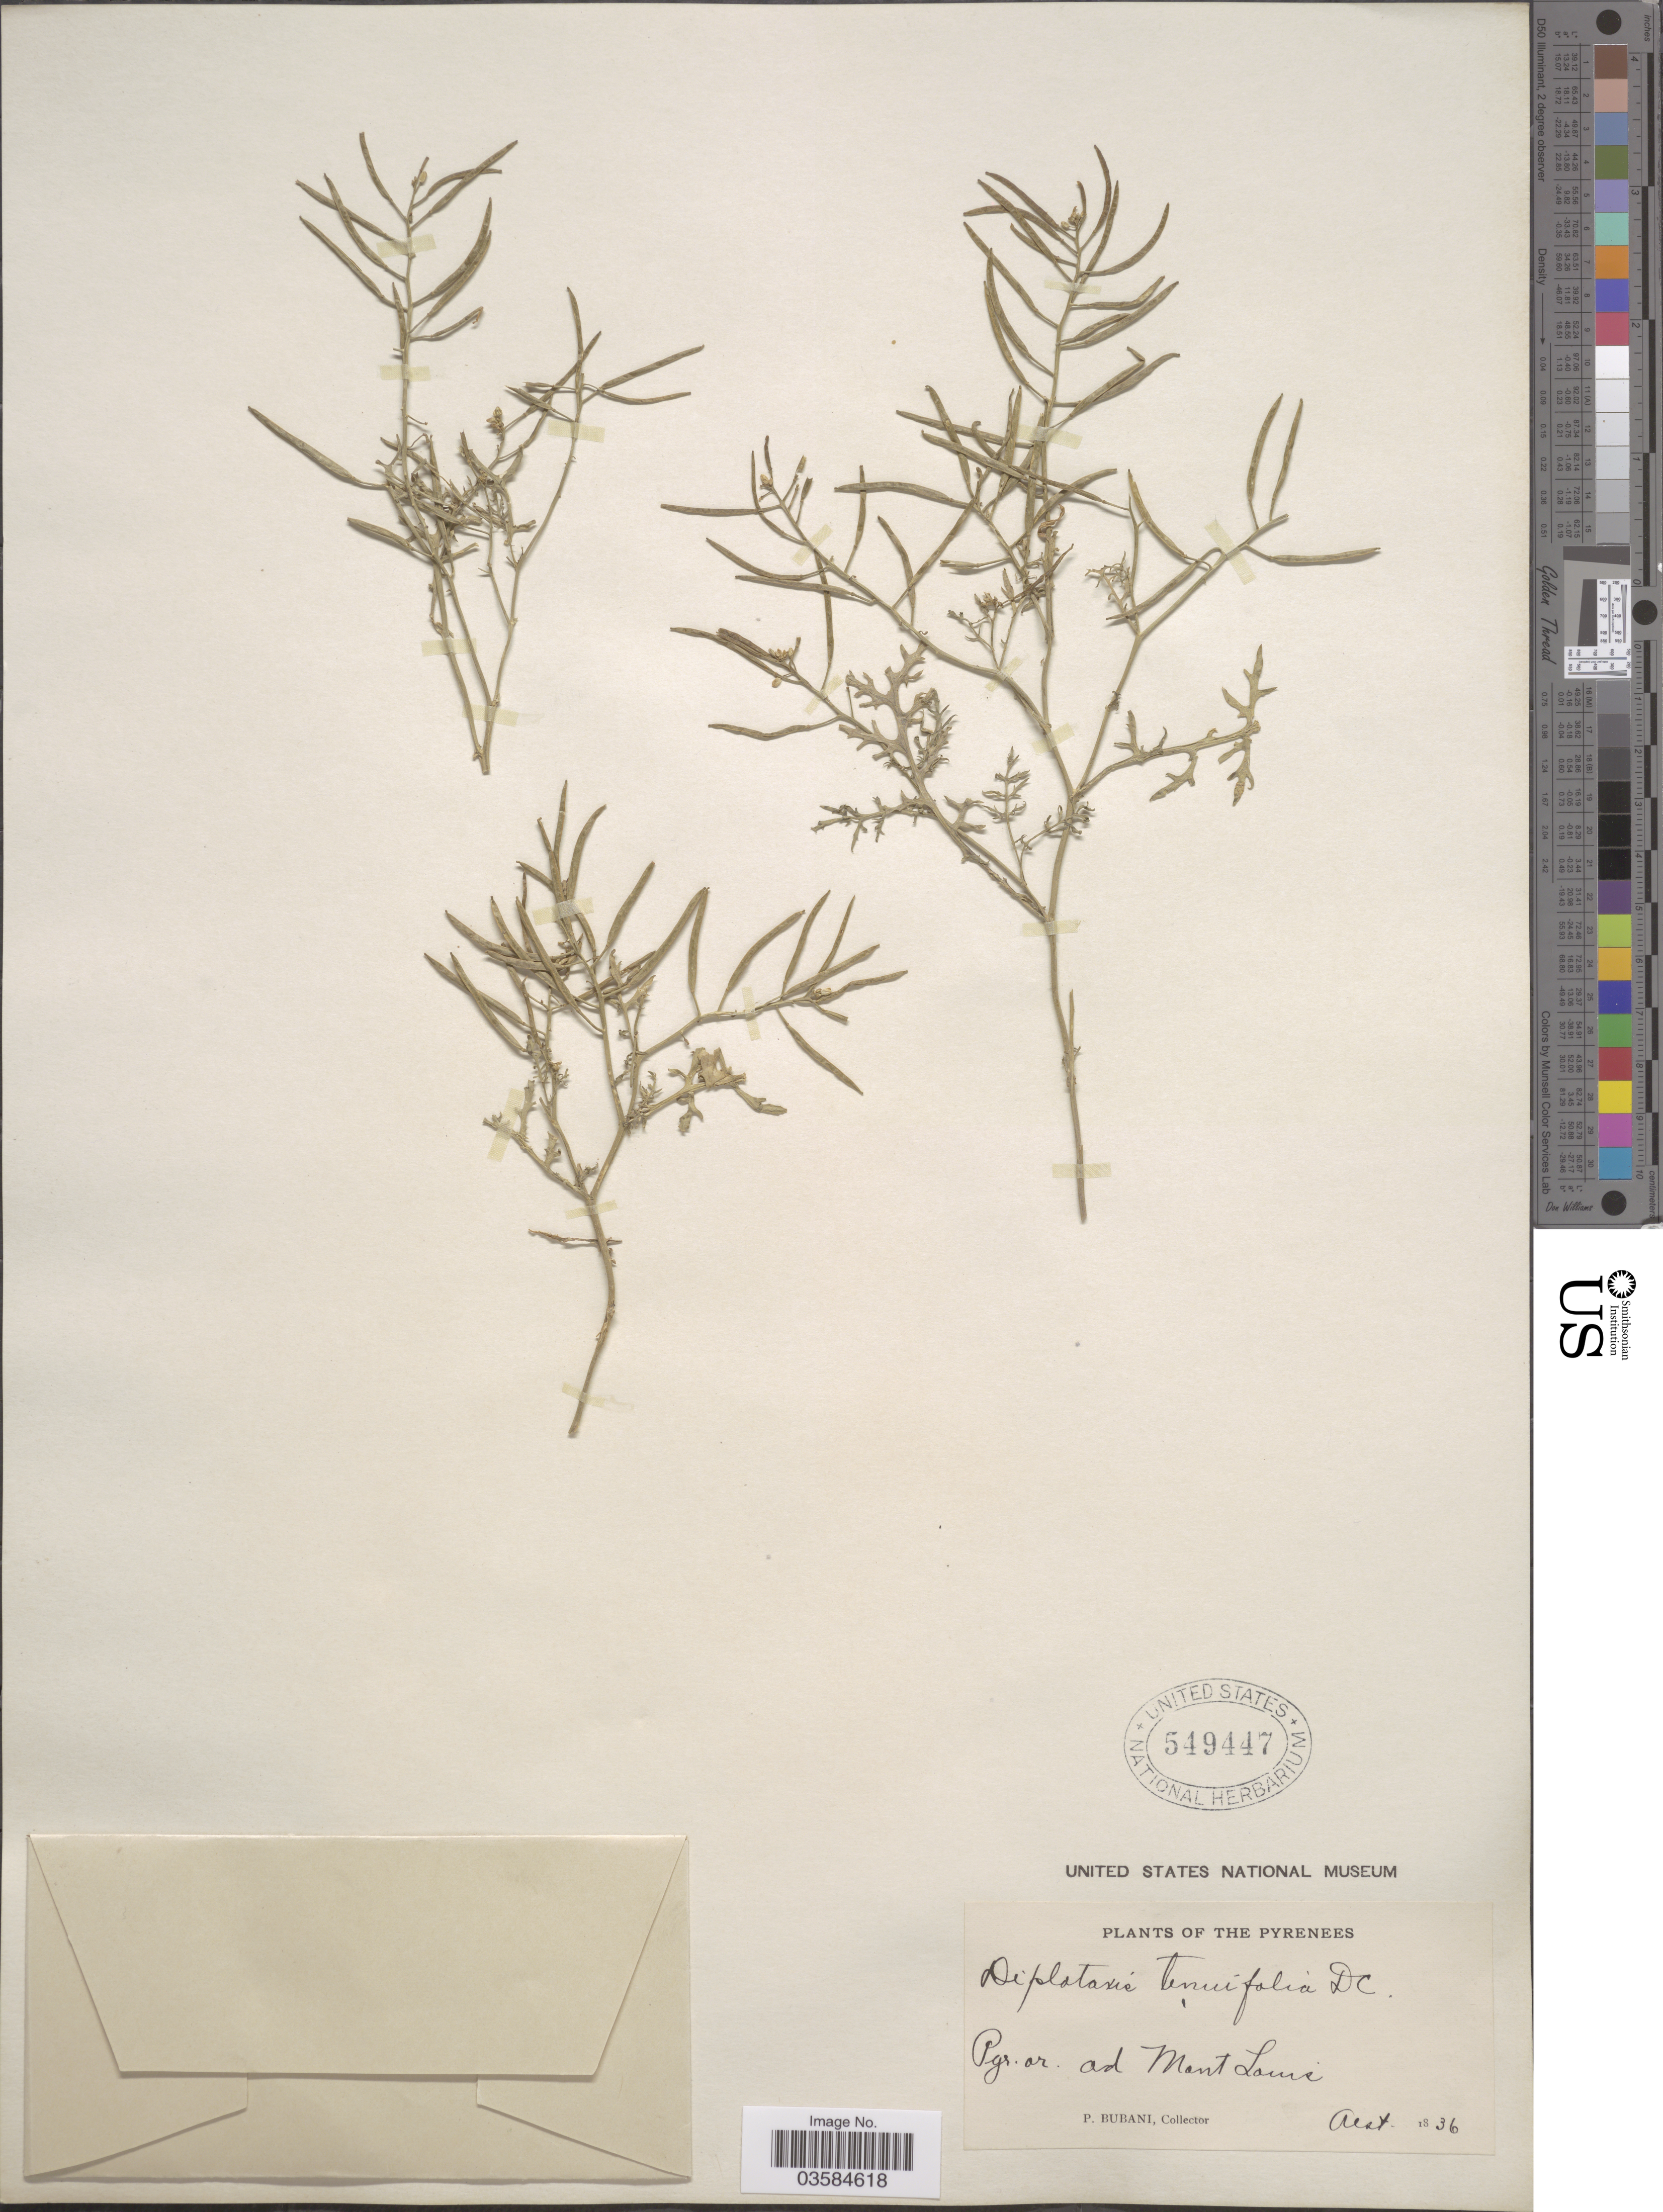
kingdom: Plantae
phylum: Tracheophyta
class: Magnoliopsida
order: Brassicales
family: Brassicaceae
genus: Diplotaxis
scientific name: Diplotaxis tenuifolia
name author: (L.) DC.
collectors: P. Bubani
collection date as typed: Aest* 1836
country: France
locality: The Pyrenees. Pyr. or. ad Mont Louis.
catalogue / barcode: US 549447